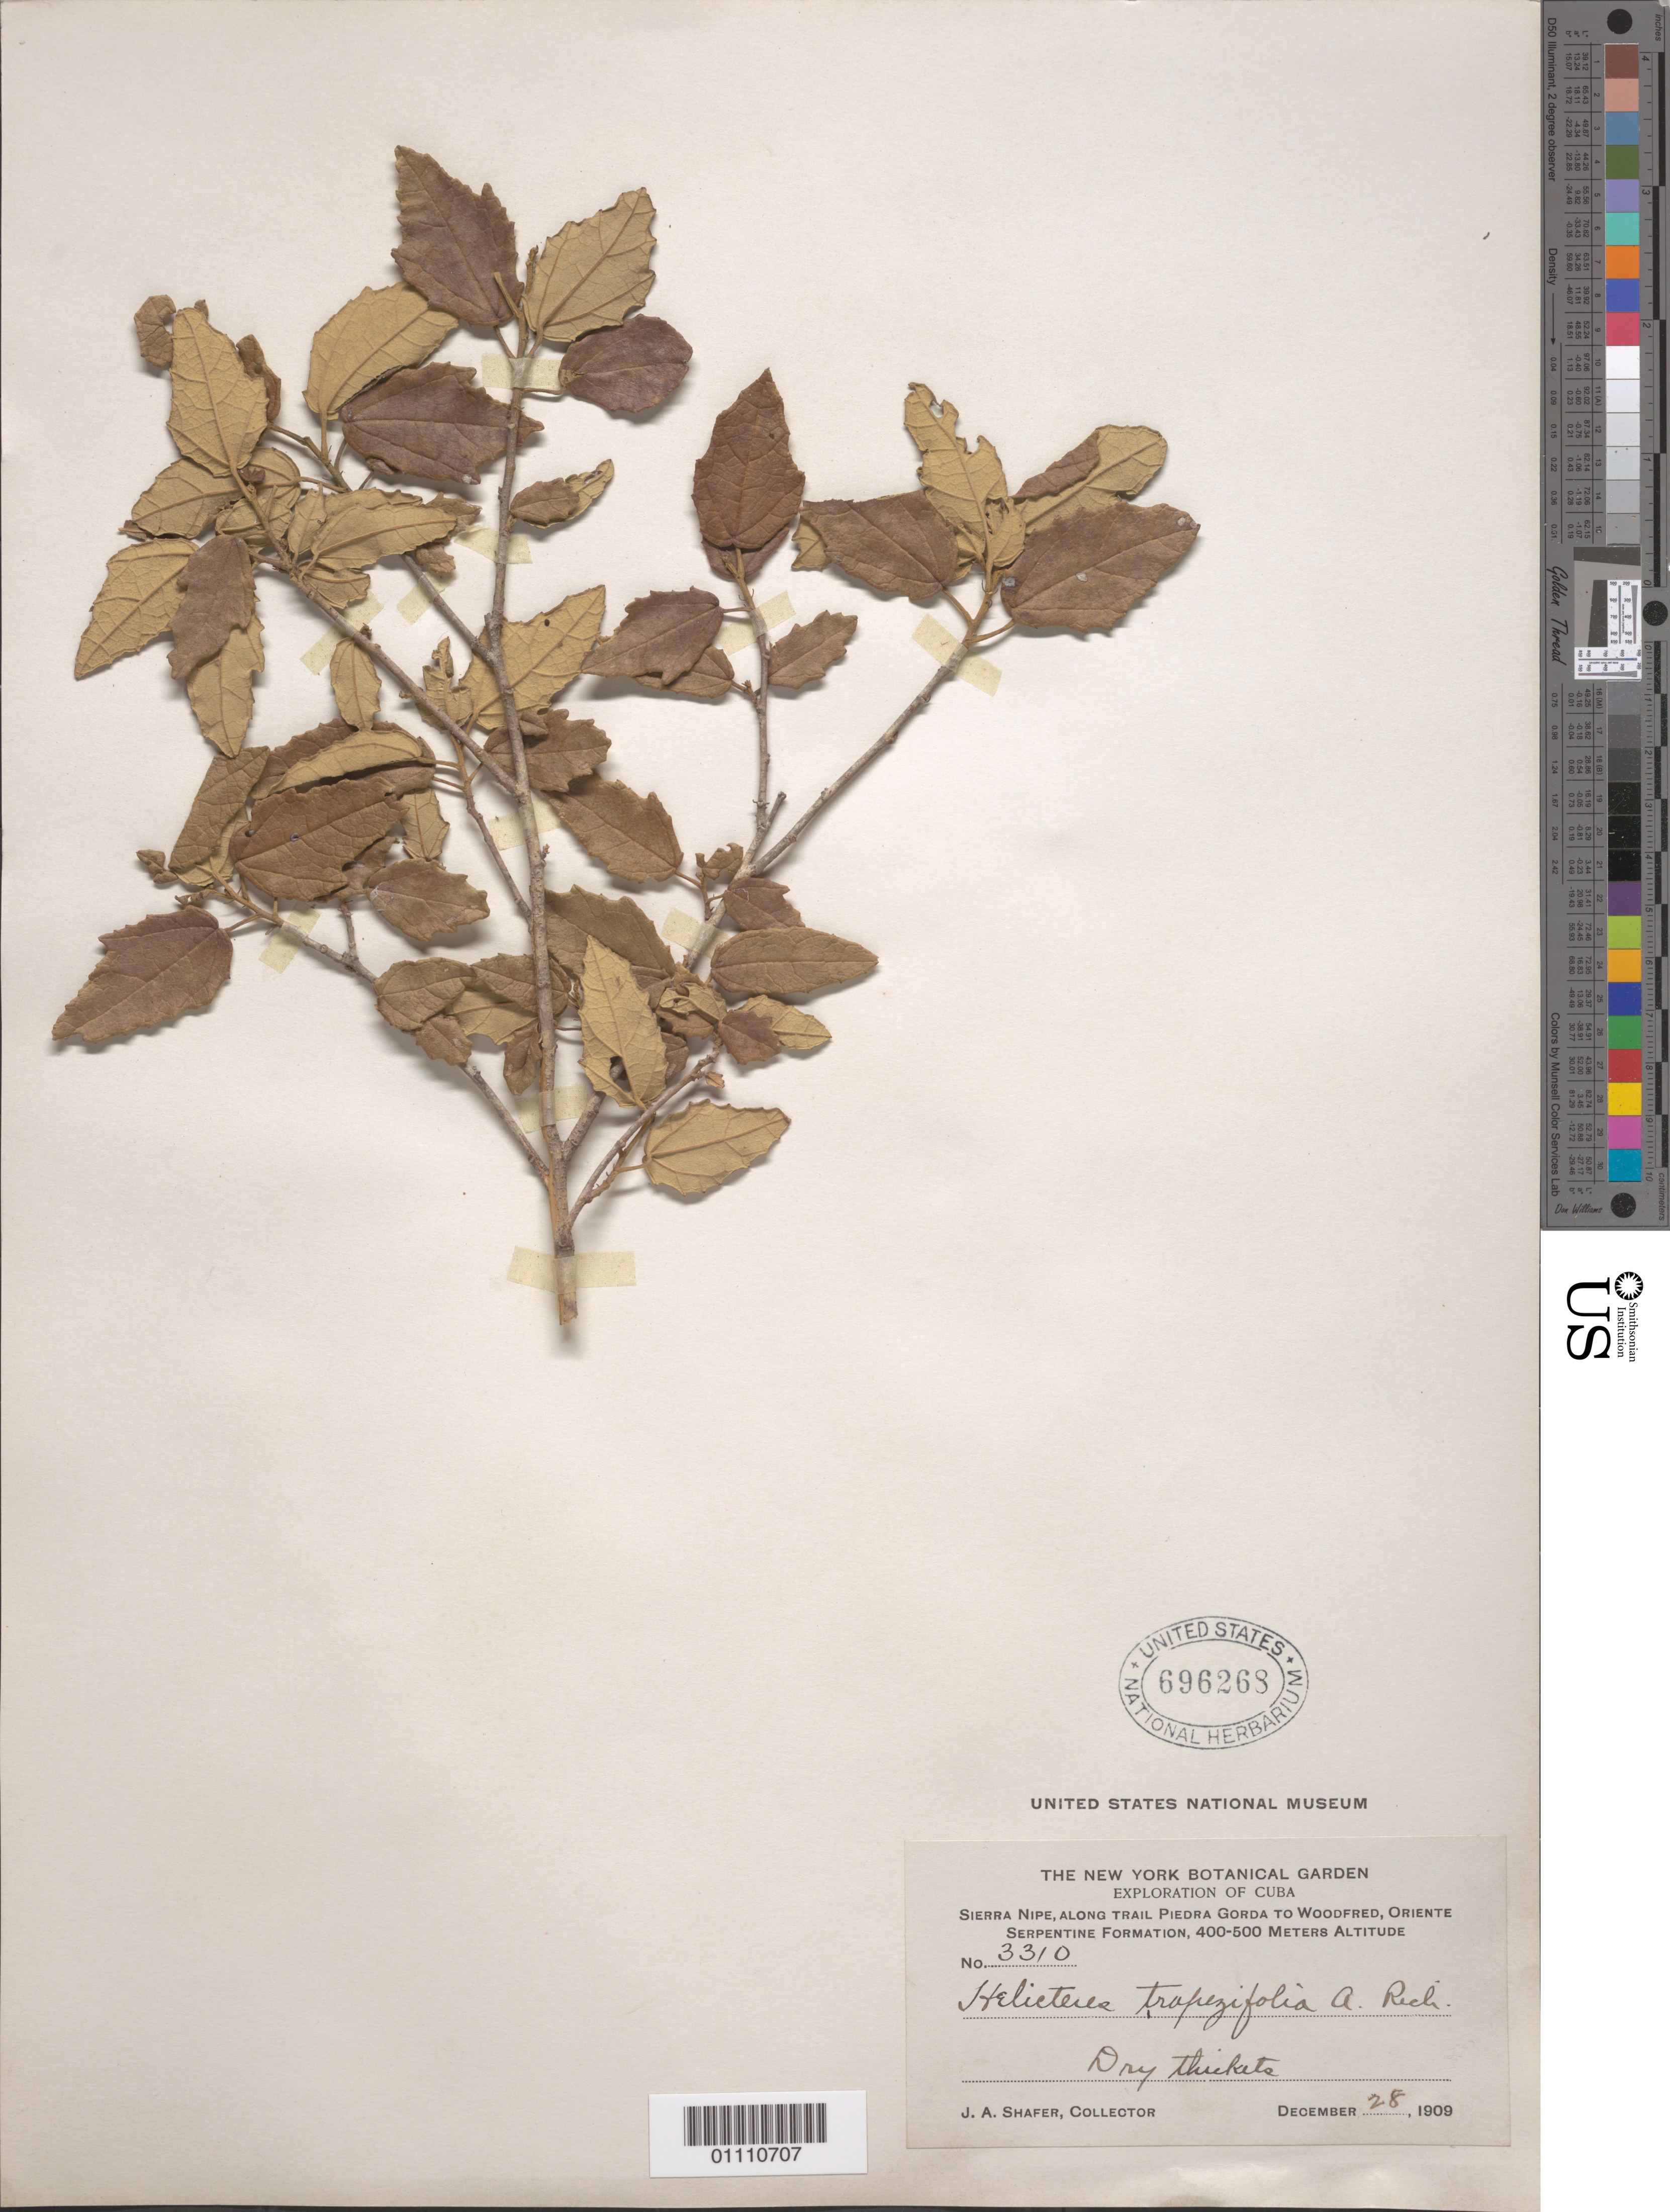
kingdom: Plantae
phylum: Tracheophyta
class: Magnoliopsida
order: Malvales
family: Malvaceae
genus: Helicteres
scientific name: Helicteres trapezifolia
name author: A. Rich.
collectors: J. A. Shafer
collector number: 3310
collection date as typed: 28 Dec 1909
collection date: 1909-12-28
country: Cuba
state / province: Holguín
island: Cuba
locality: Sierra Nipe, along trail Piedra Gorda to Woodfred, Oriente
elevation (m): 400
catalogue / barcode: US 696268